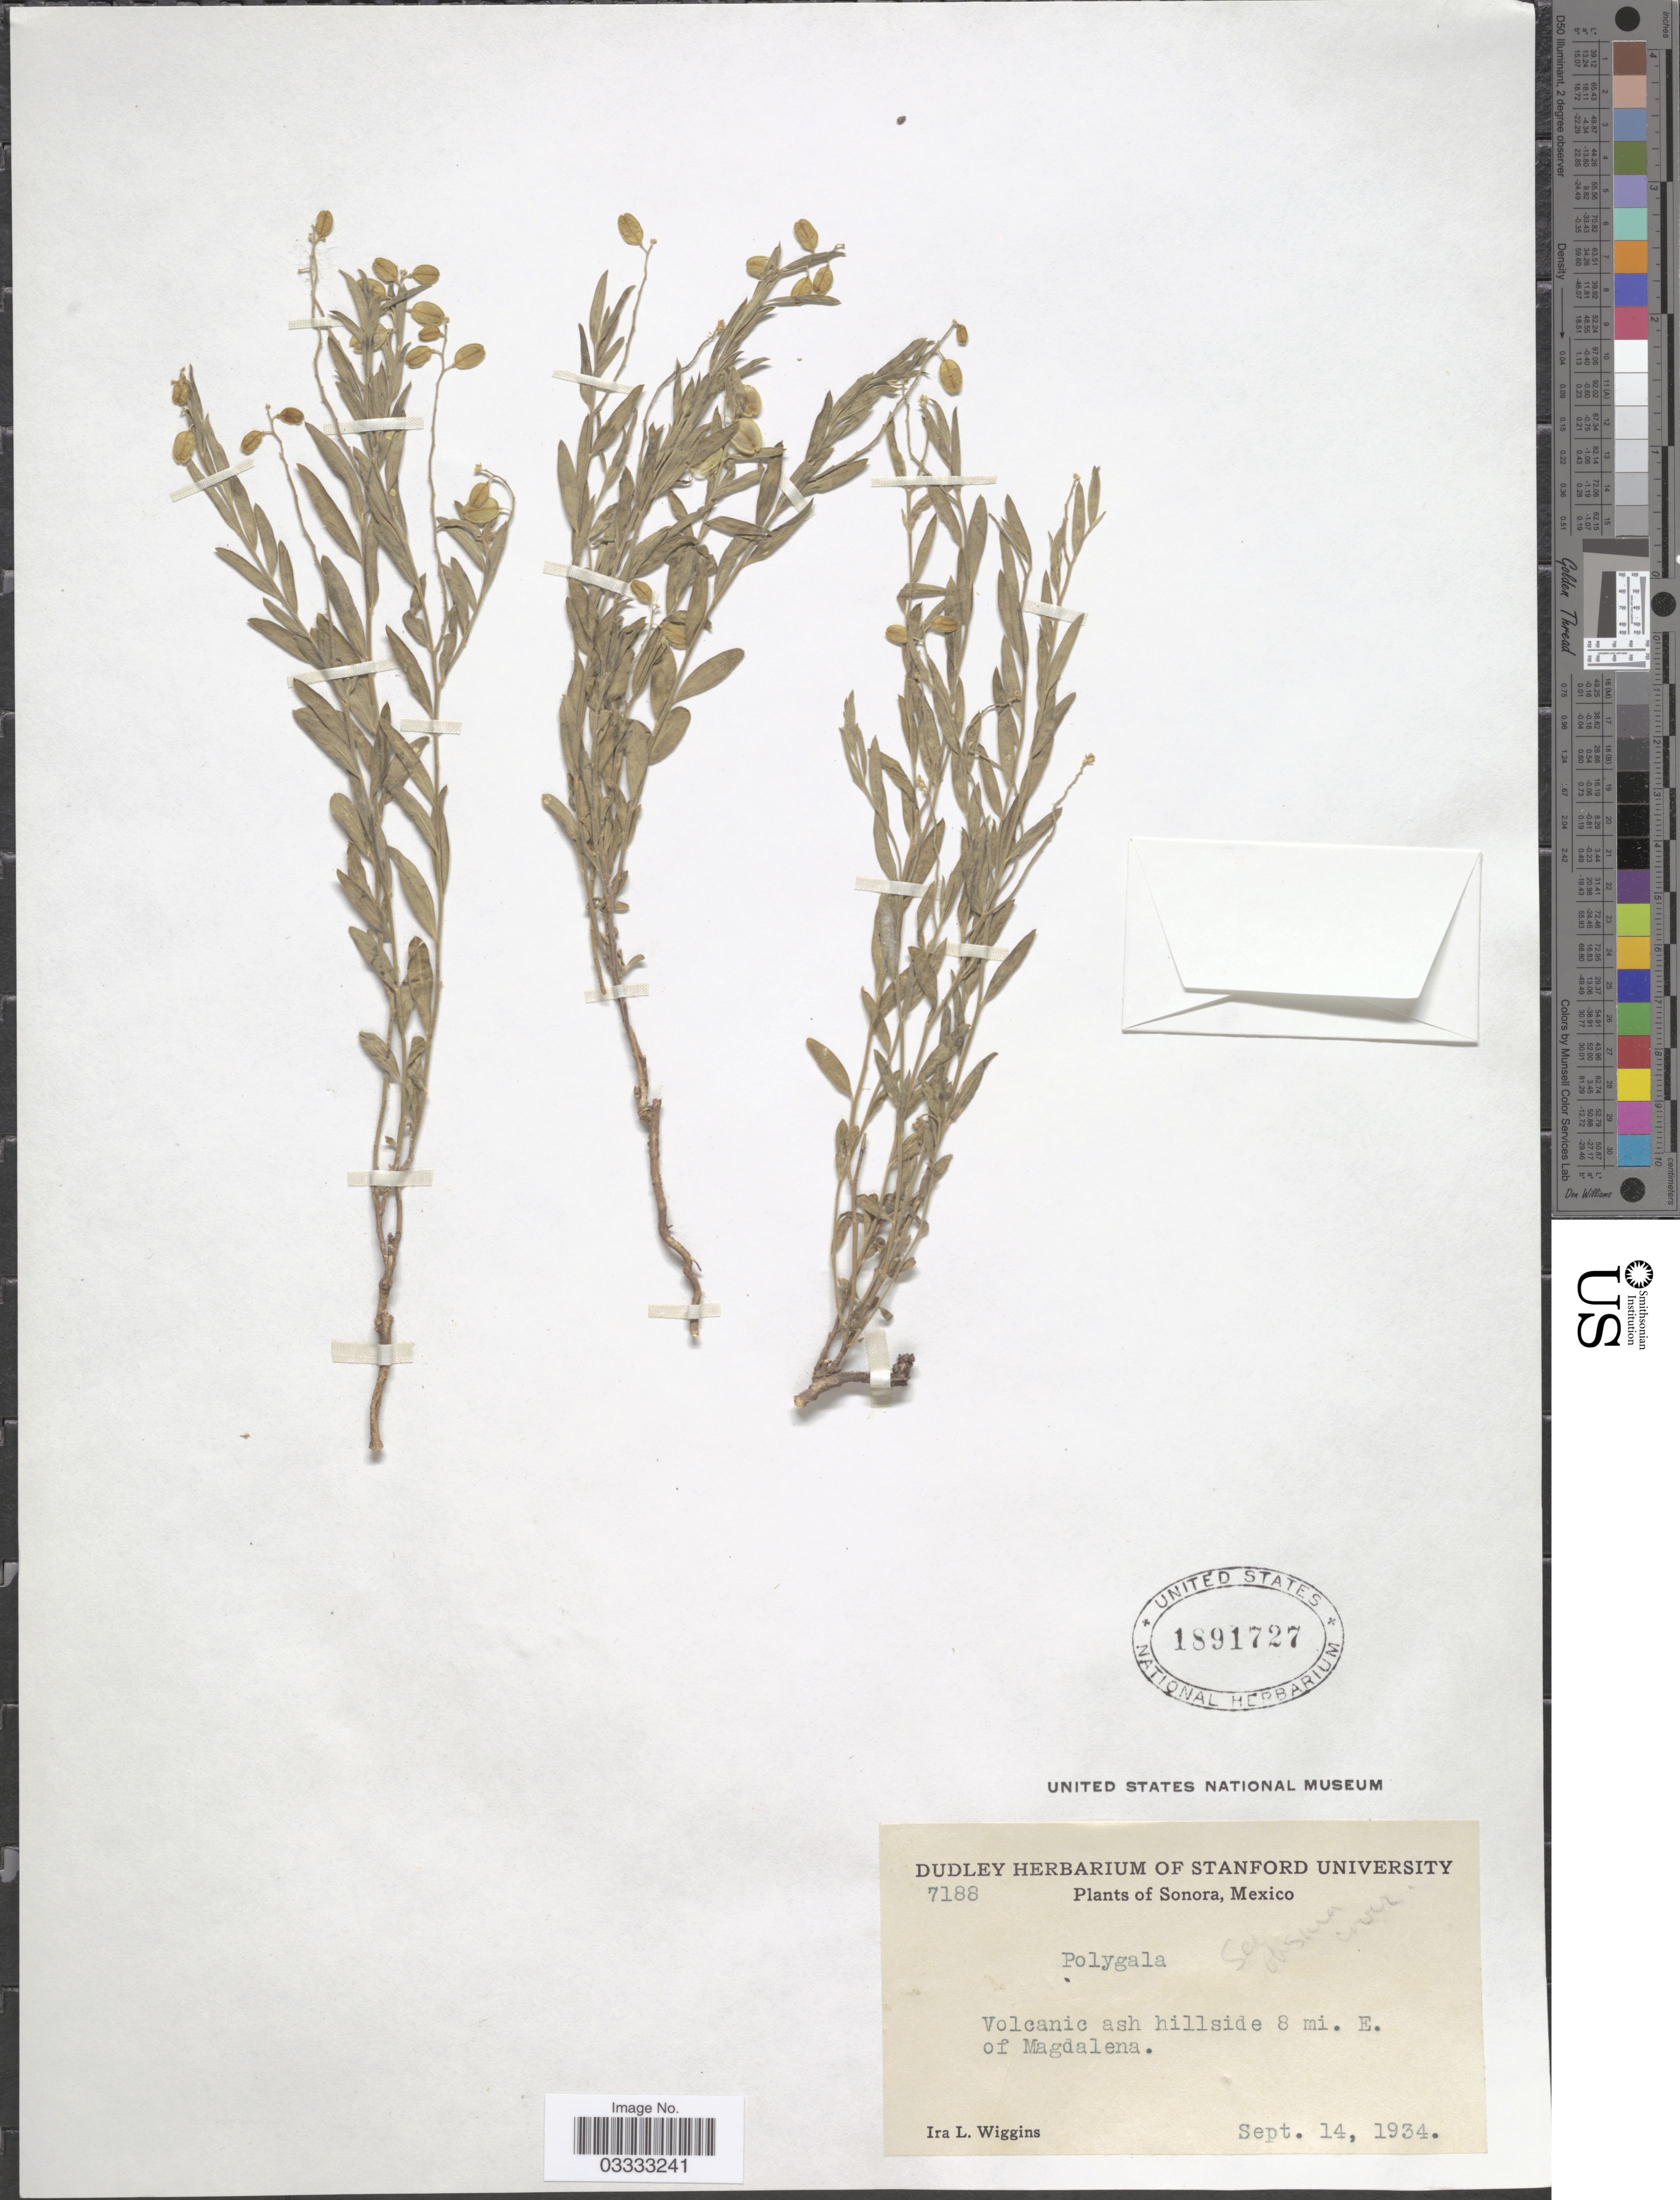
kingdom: Plantae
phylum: Tracheophyta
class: Magnoliopsida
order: Fabales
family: Polygalaceae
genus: Polygala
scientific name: Polygala sp.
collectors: I. L. Wiggins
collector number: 7188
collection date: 1934-09-14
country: Mexico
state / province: Sonora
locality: Volcanic ash hillside 8 mi. E of Magdalena.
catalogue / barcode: US 1891727